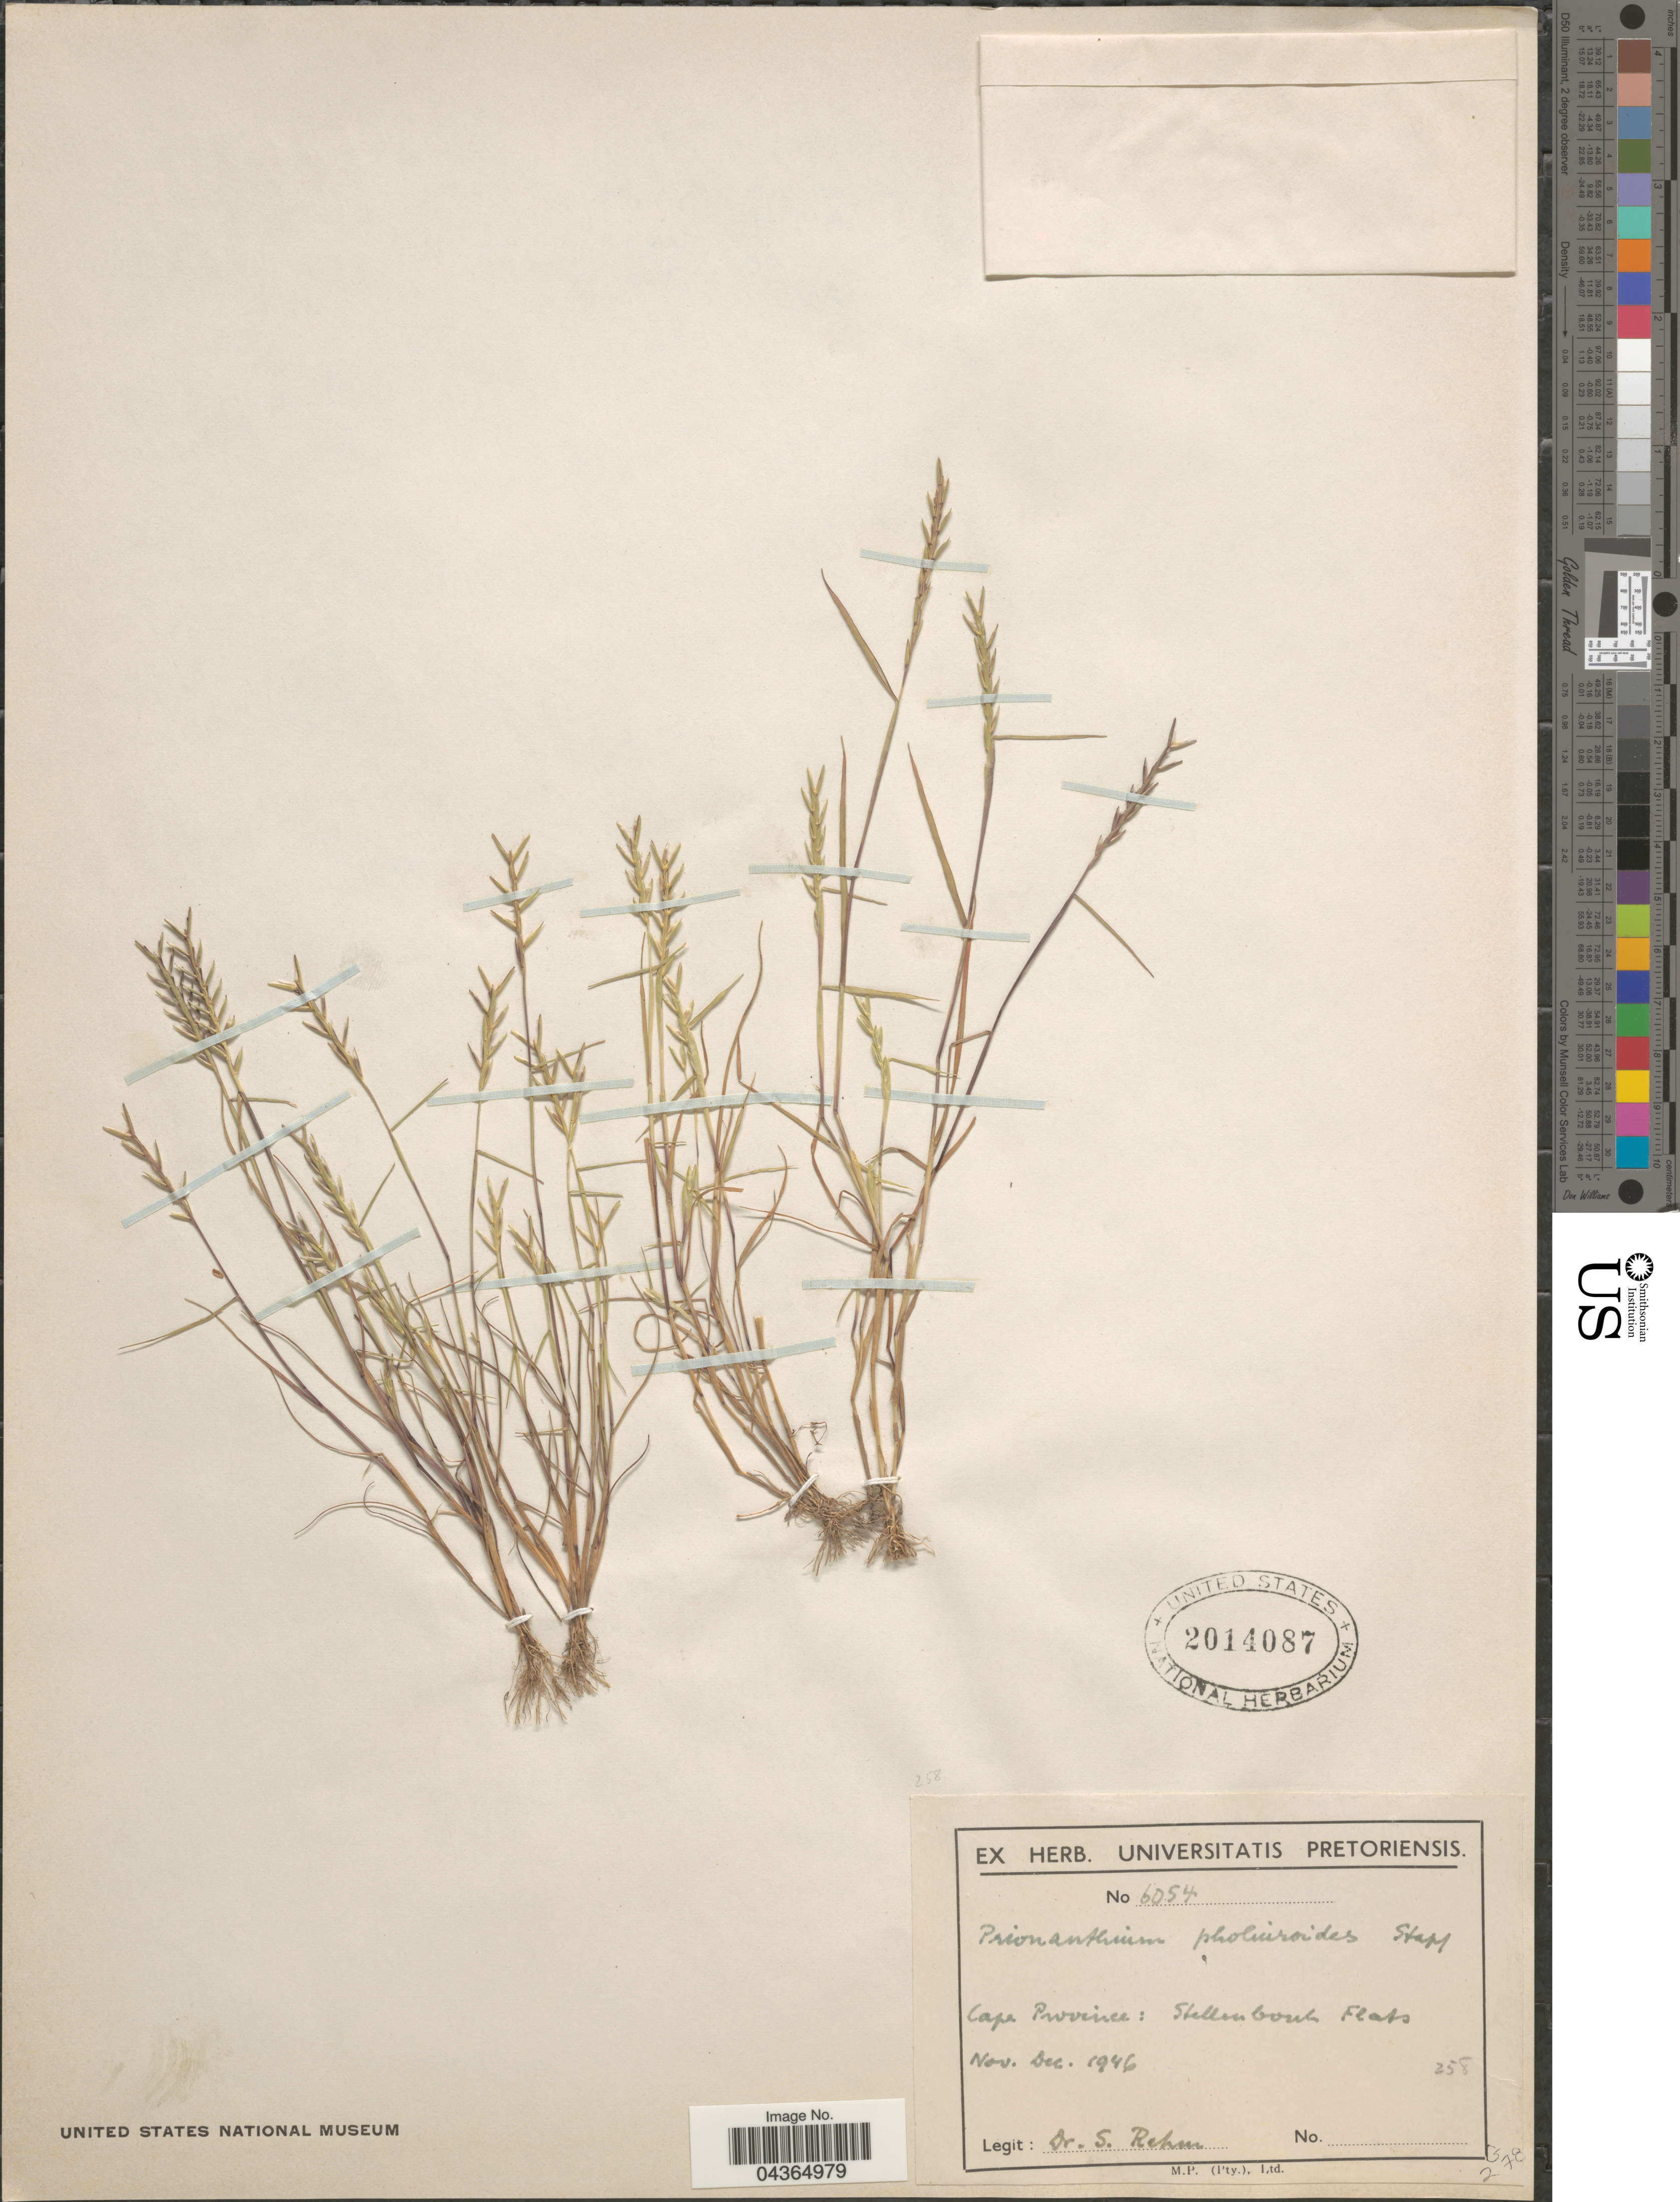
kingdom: Plantae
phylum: Tracheophyta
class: Liliopsida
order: Poales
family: Poaceae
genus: Pentameris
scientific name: Pentameris dentata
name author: (L. f.) Galley & H.P. Linder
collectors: S. Rehm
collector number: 258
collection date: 1946-11/1946-12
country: South Africa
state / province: Western Cape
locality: Stellenbosch Flats.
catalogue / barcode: US 2014087